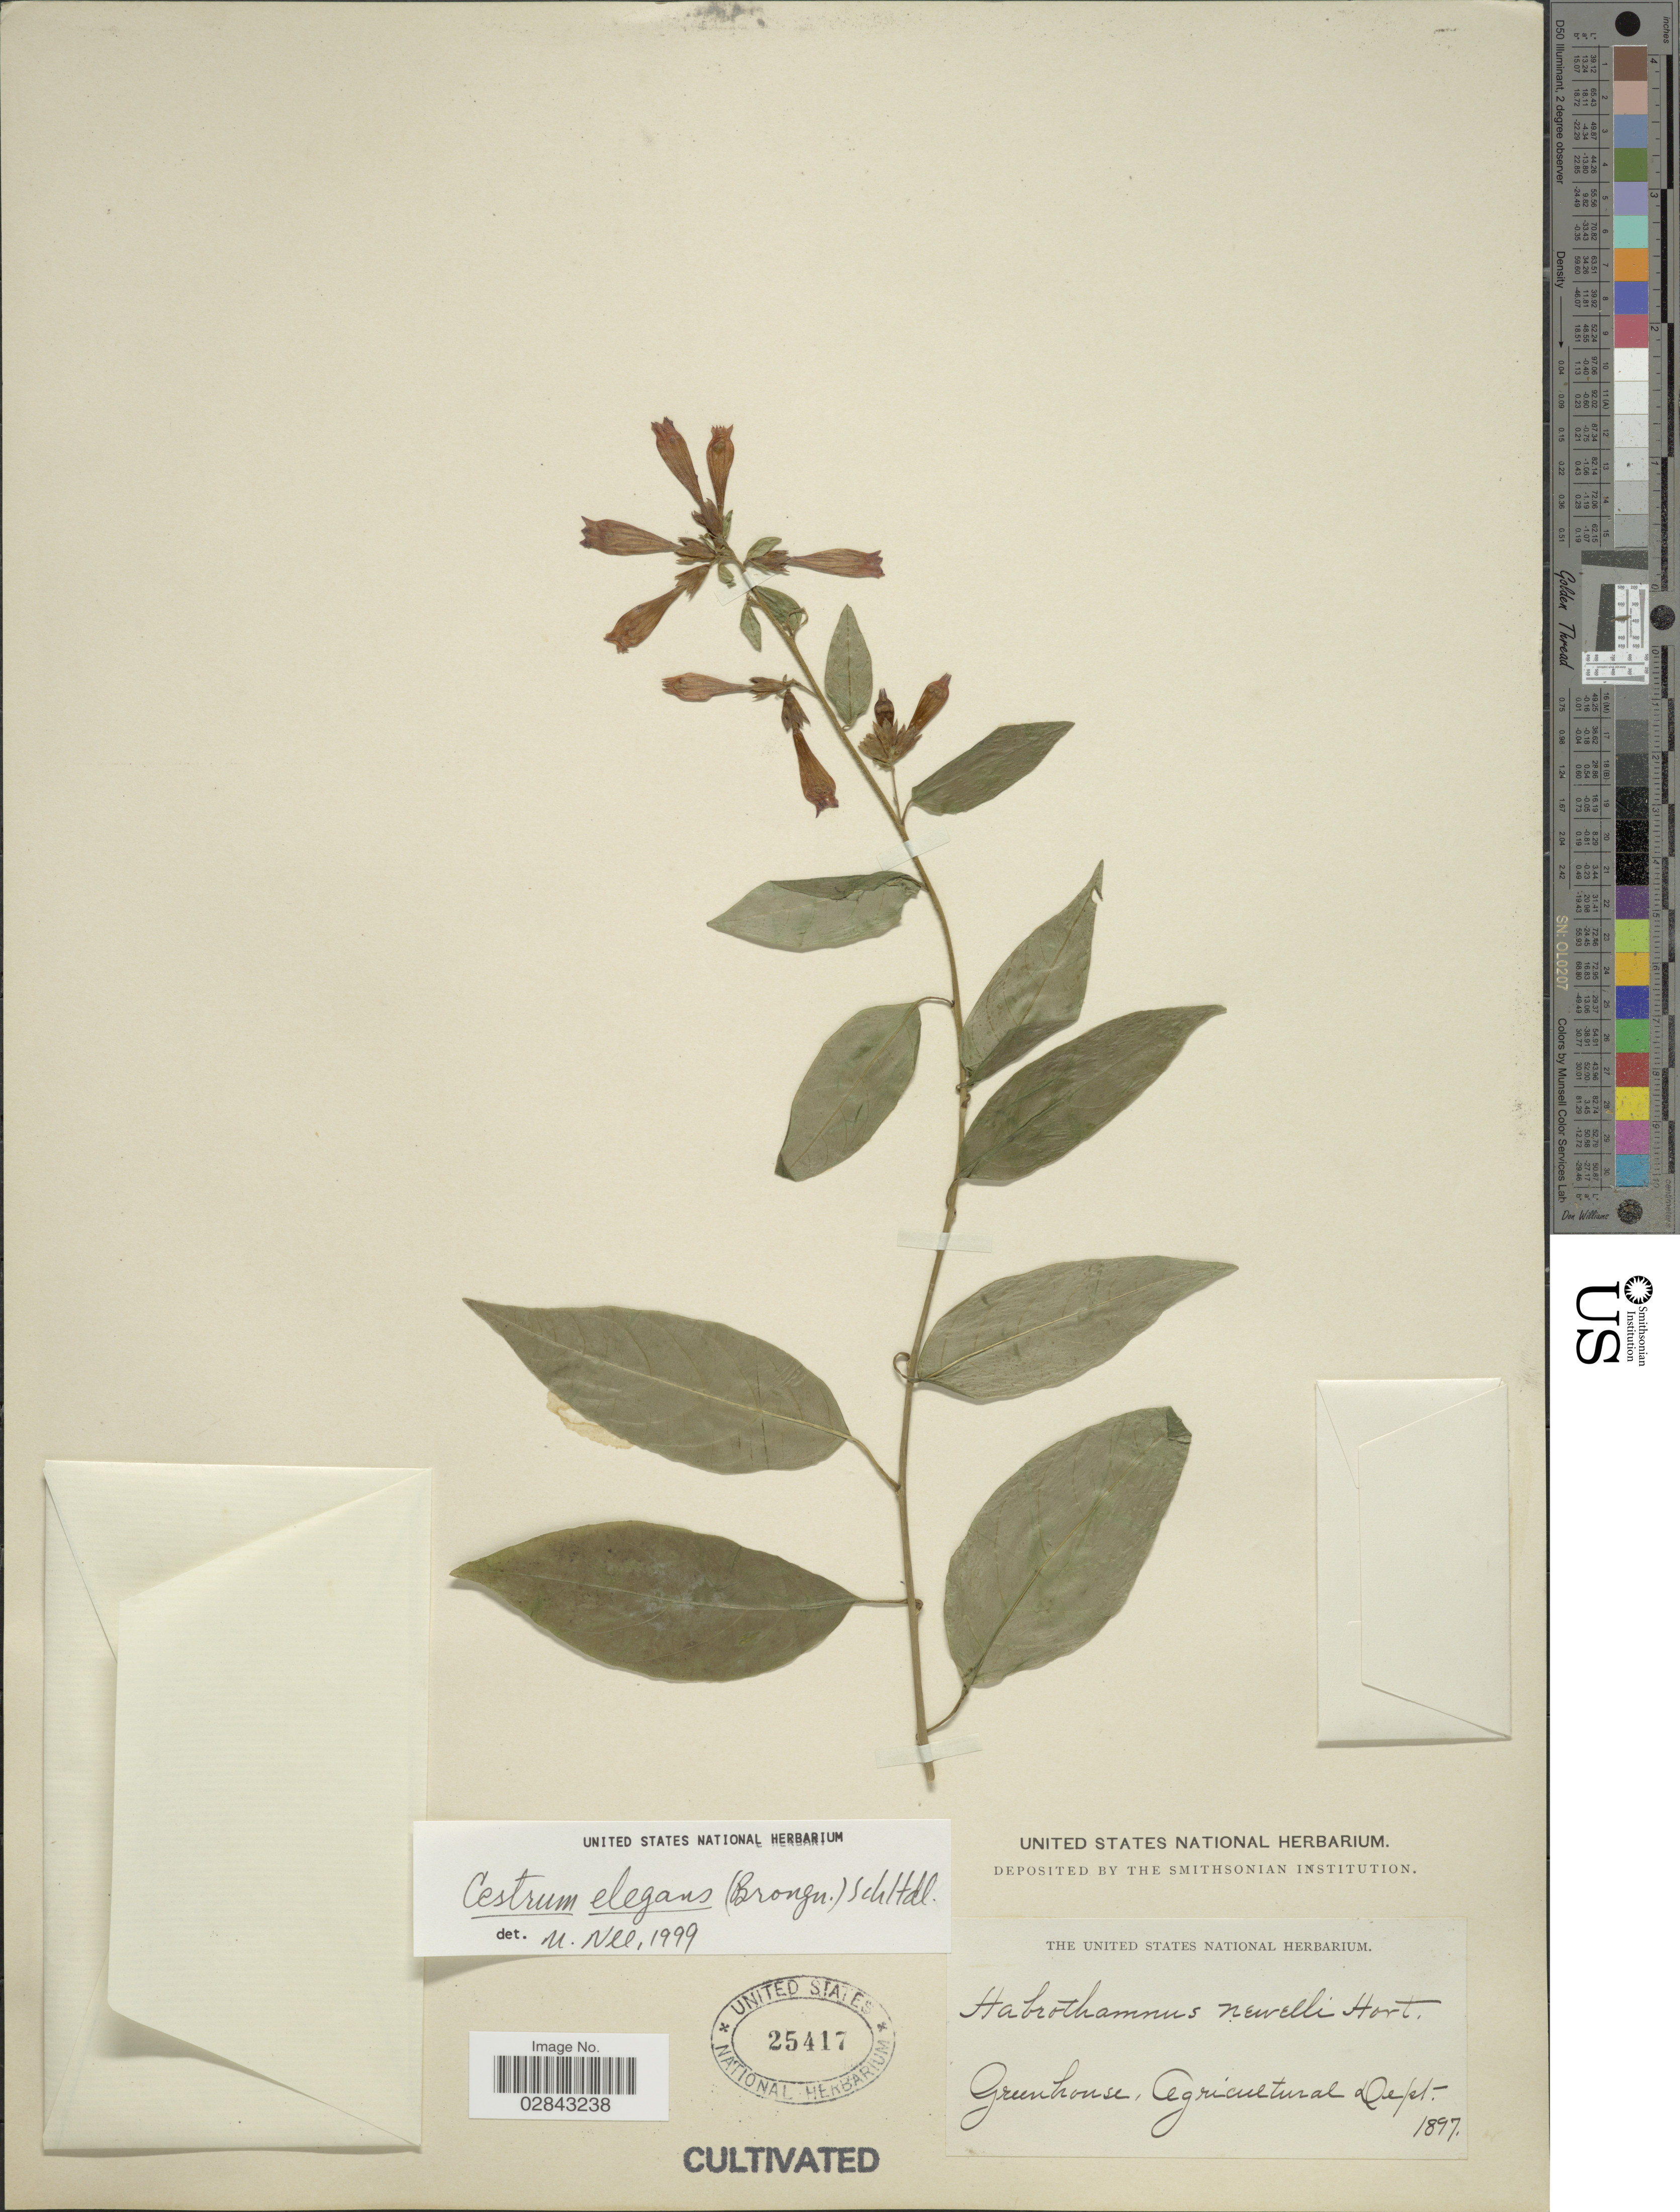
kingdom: Plantae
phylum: Tracheophyta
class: Magnoliopsida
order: Solanales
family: Solanaceae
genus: Cestrum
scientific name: Cestrum diurnum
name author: L.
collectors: ex herb. United States National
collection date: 1897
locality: Greenhouse, Agricultural Dept.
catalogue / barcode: US 25417